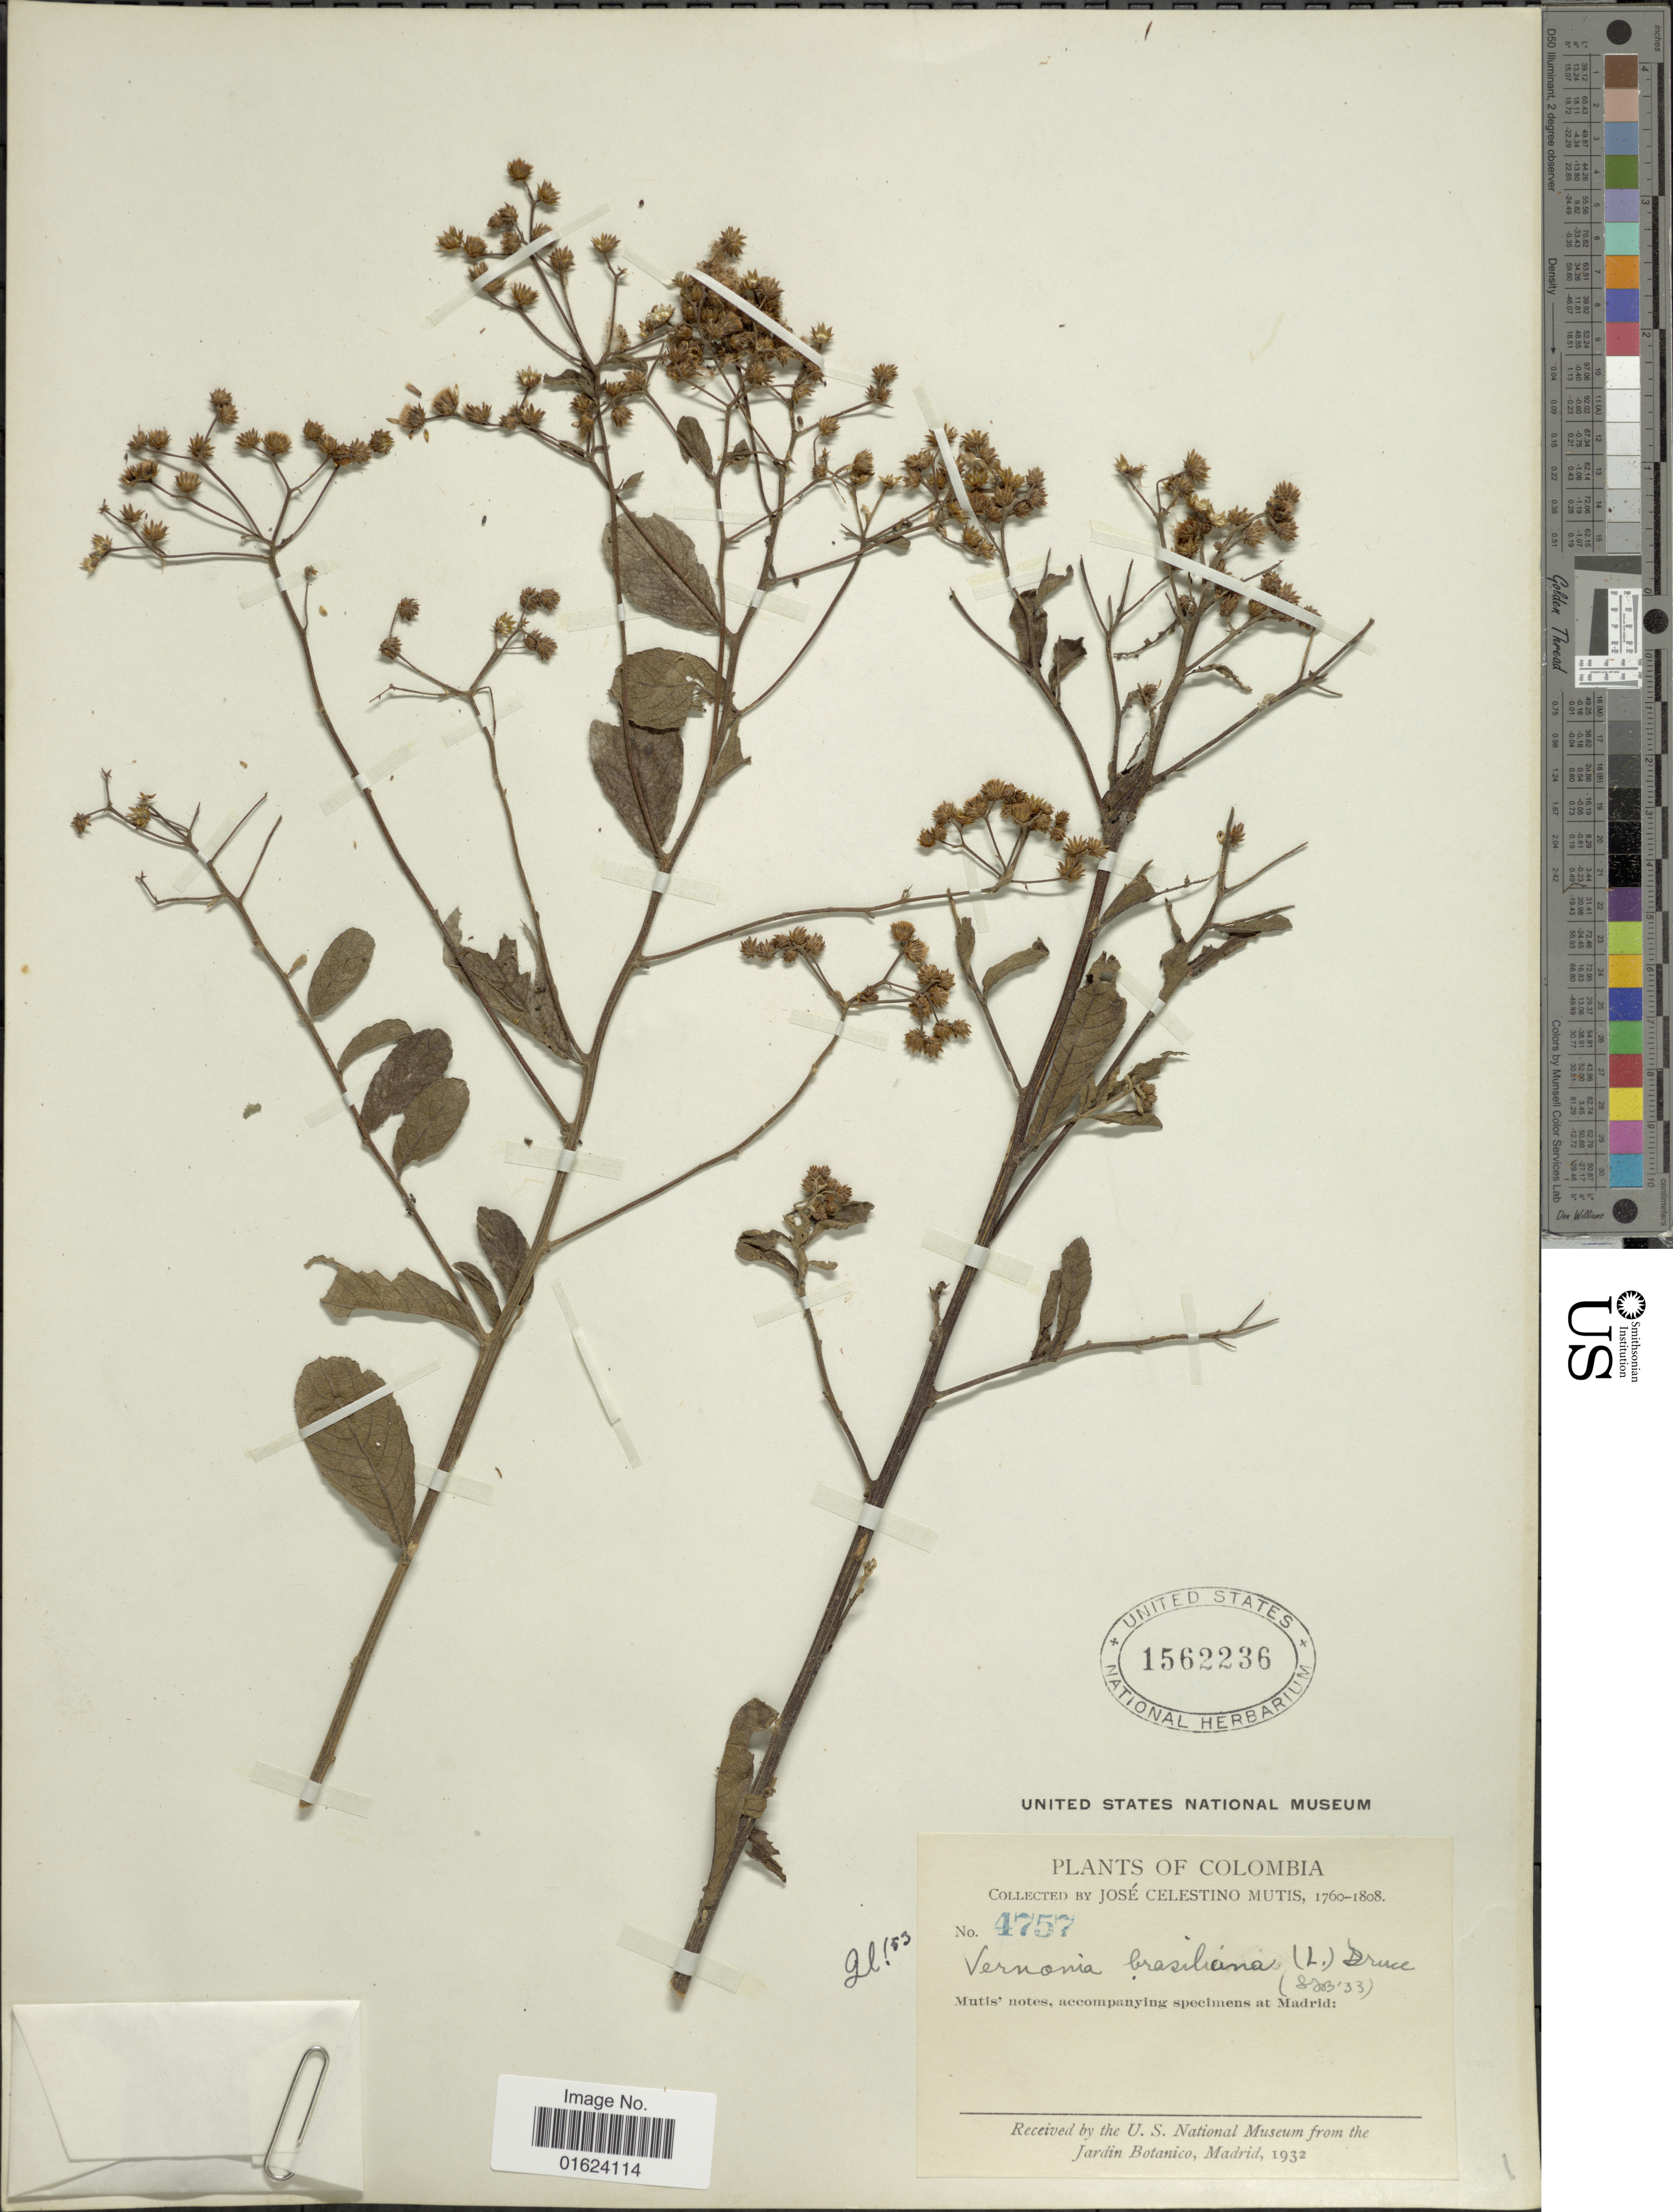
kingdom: Plantae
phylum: Tracheophyta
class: Magnoliopsida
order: Asterales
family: Asteraceae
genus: Vernonia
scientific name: Vernonia brasiliana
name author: (L.) Druce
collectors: J. C. B. Mutis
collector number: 4757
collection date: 1760/1808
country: Colombia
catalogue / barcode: US 1562236